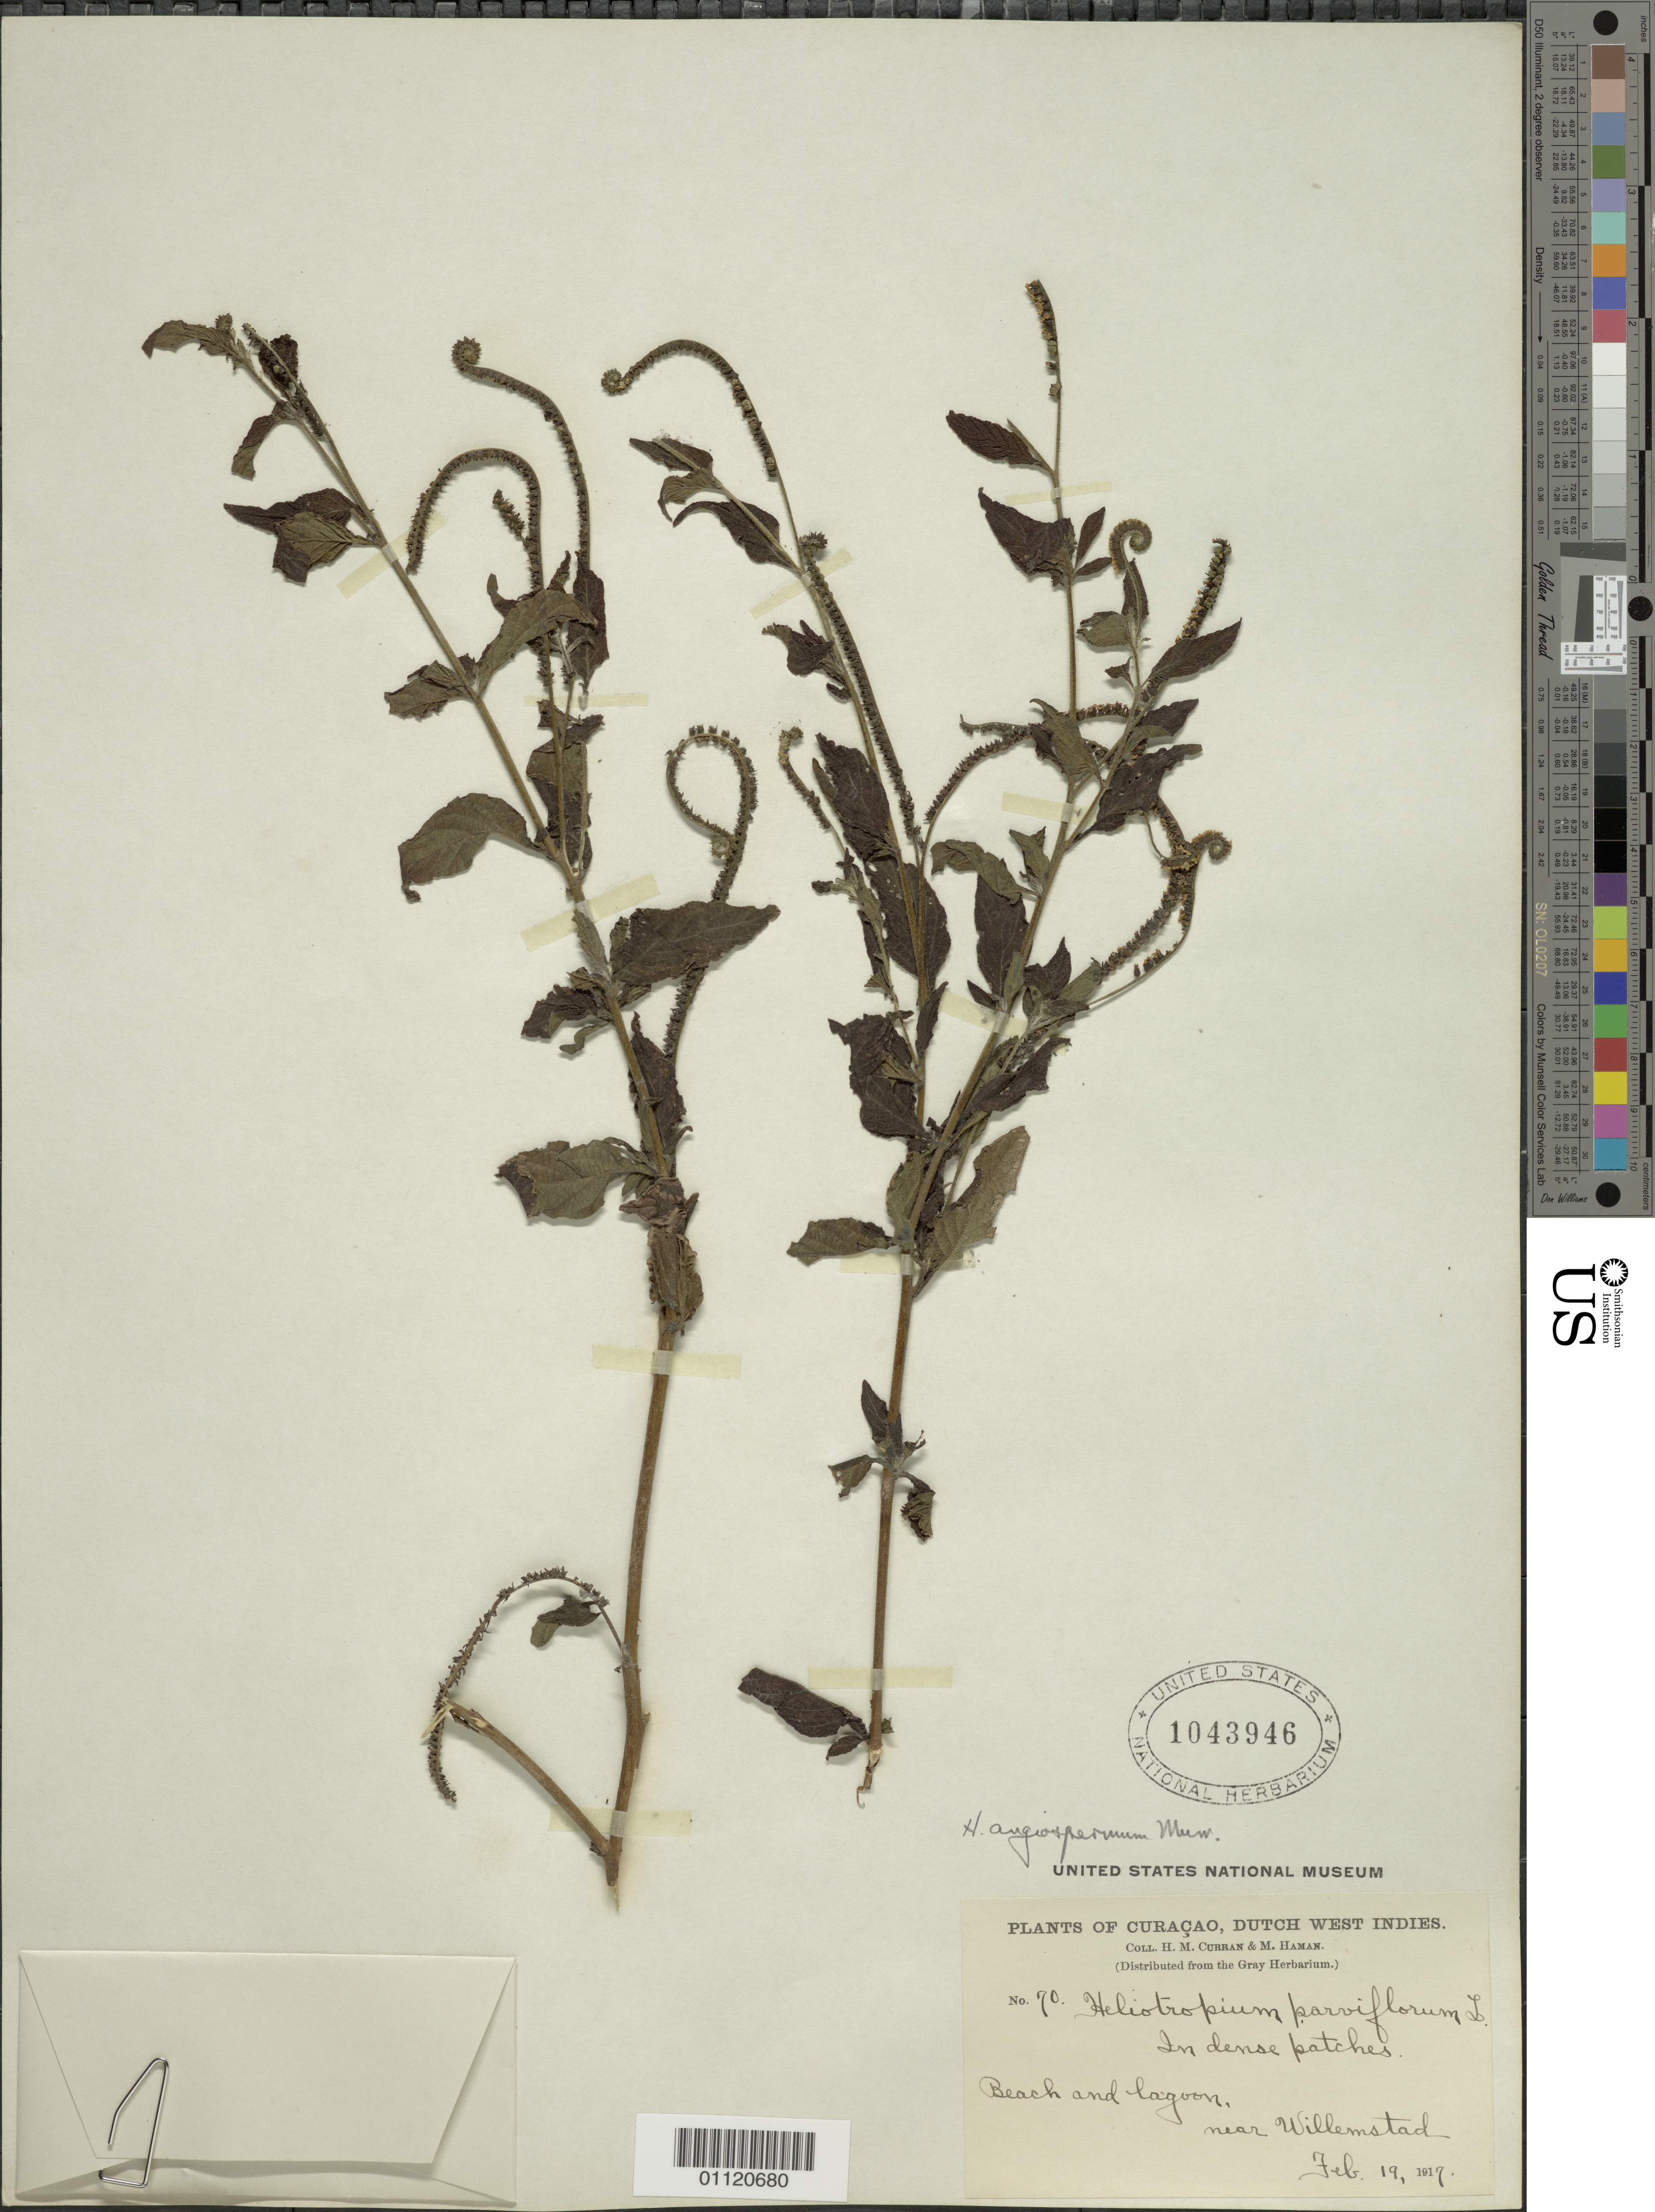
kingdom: Plantae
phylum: Tracheophyta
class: Magnoliopsida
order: Boraginales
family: Heliotropiaceae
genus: Heliotropium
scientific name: Heliotropium angiospermum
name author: Murray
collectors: H. M. Curran & M. Haman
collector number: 70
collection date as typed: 19 Feb 1917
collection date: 1917-02-19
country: Curaçao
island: Curaçao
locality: Beach and lagoon, near Willemstad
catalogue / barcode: US 1043946